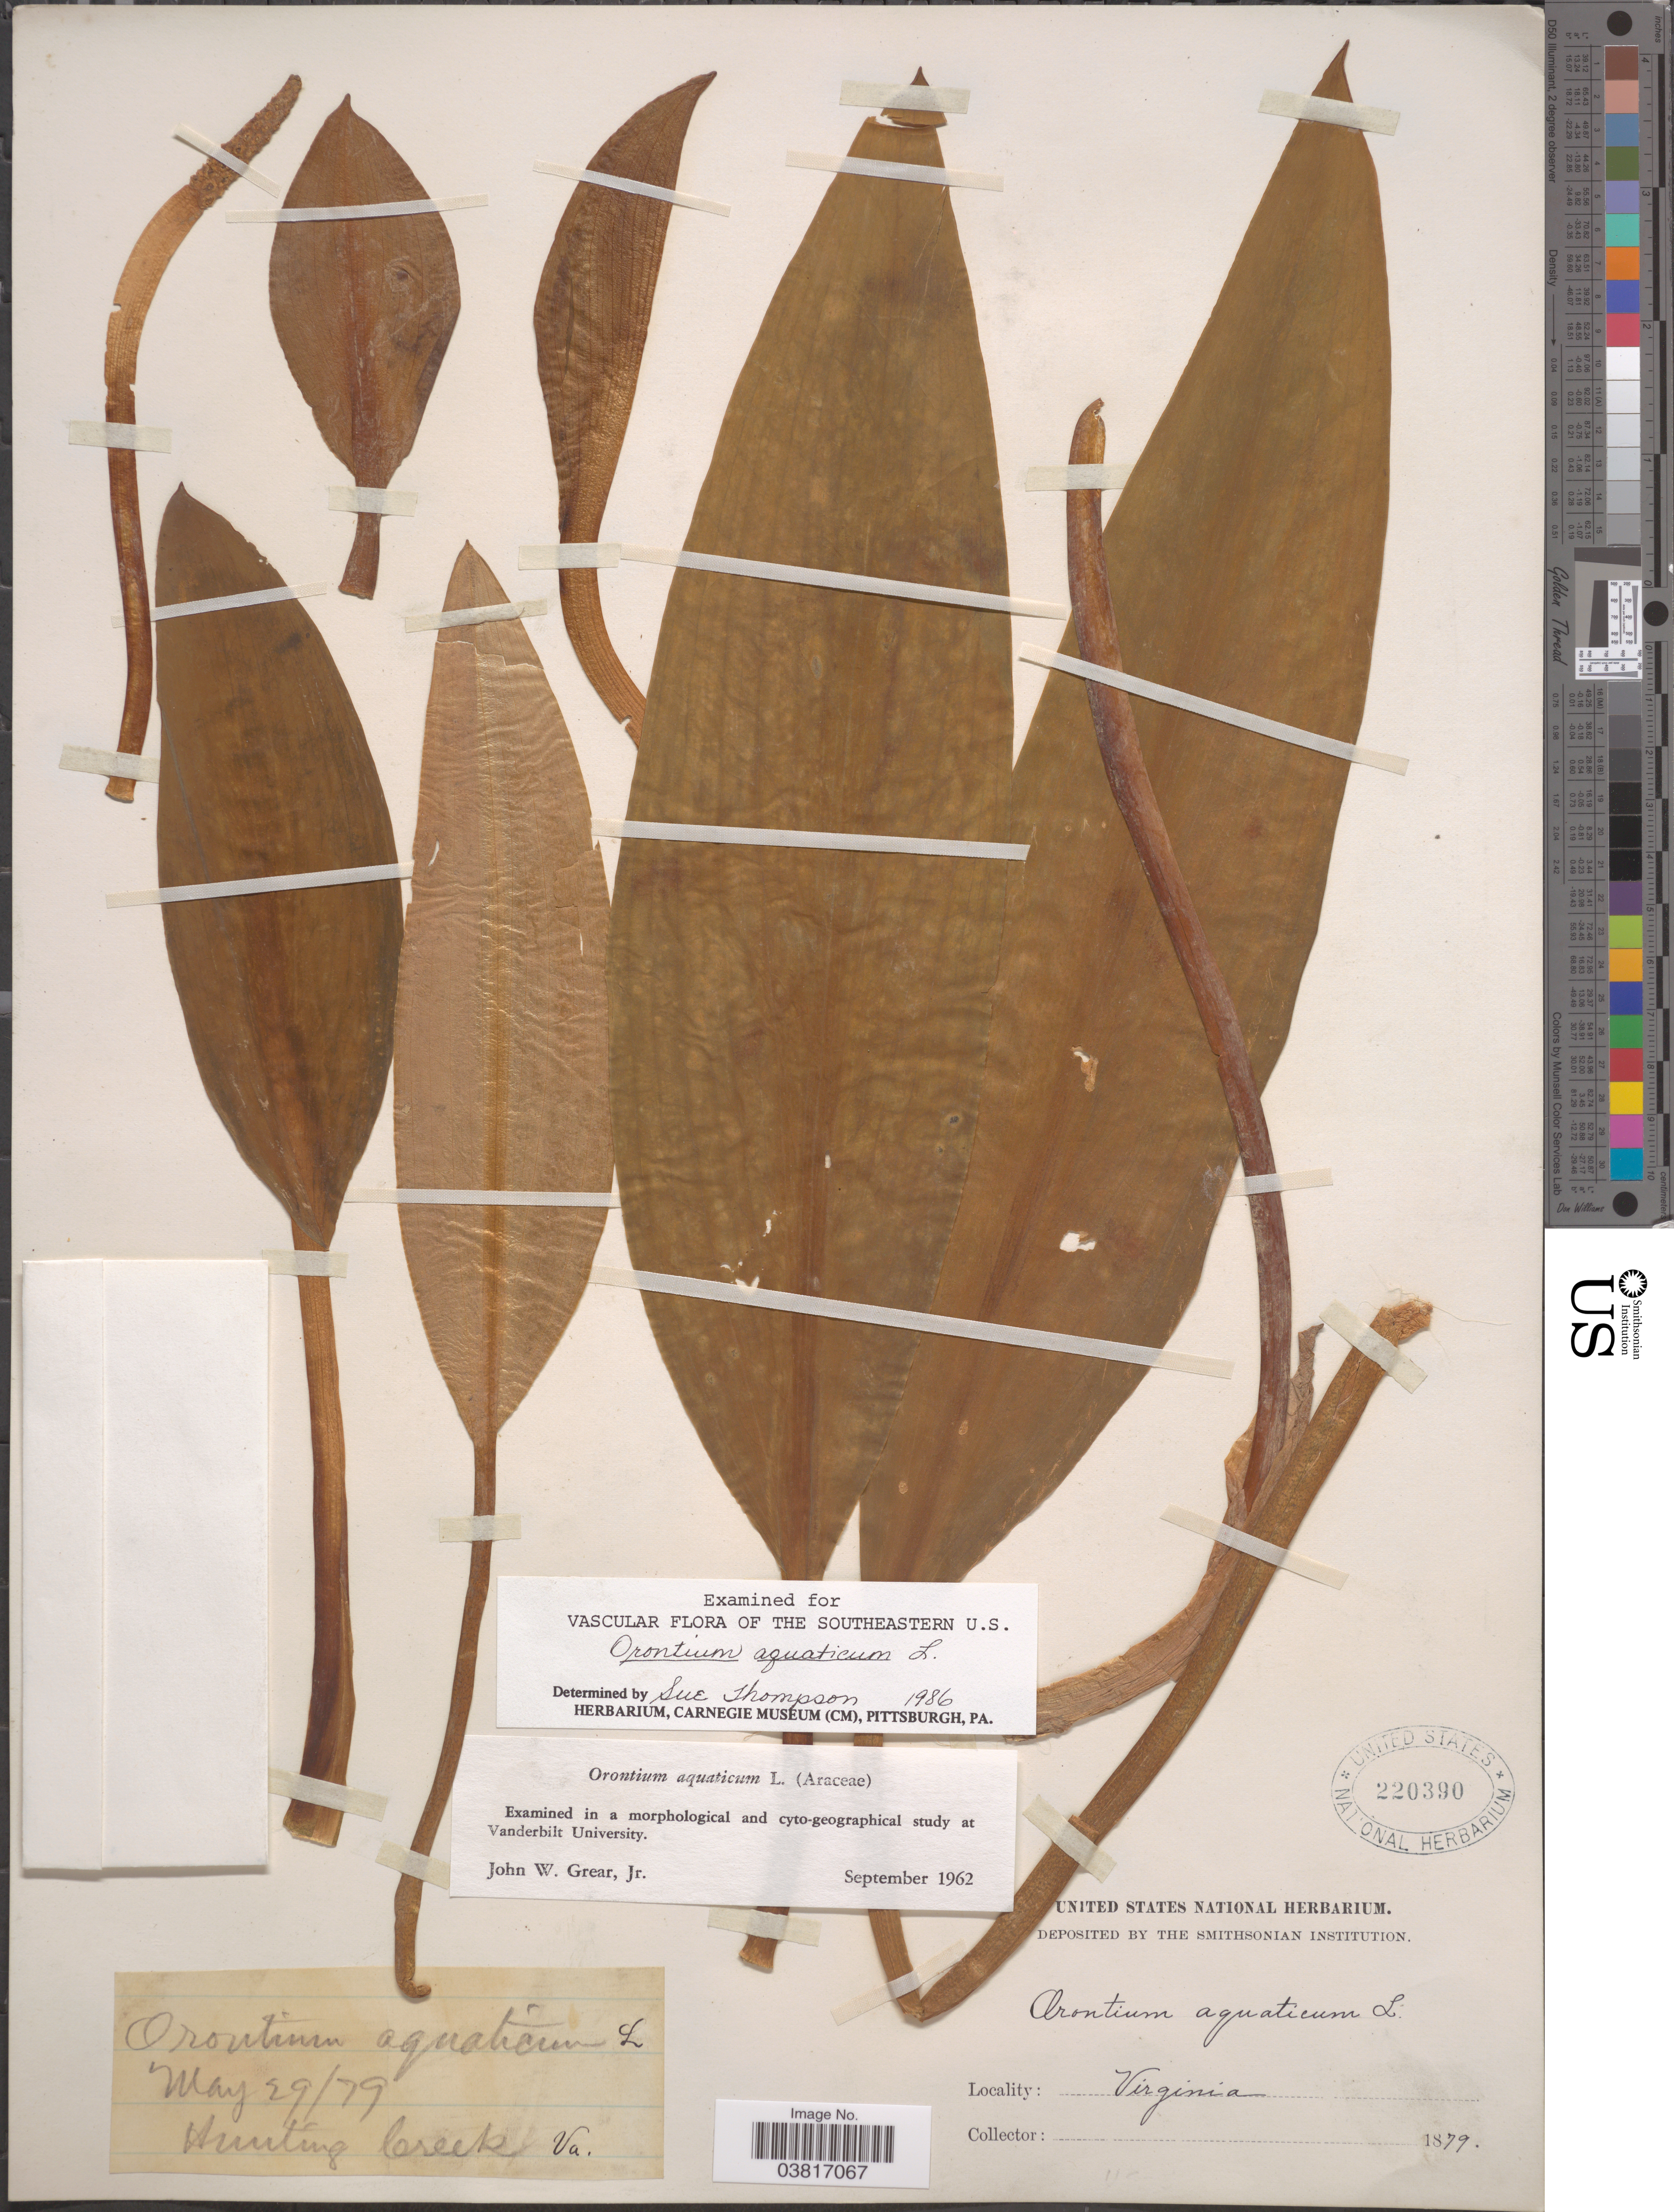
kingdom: Plantae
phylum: Tracheophyta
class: Liliopsida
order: Alismatales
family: Araceae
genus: Orontium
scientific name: Orontium aquaticum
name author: L.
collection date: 1879-05-29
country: United States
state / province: Virginia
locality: Hunting Creek.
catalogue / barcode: US 220390